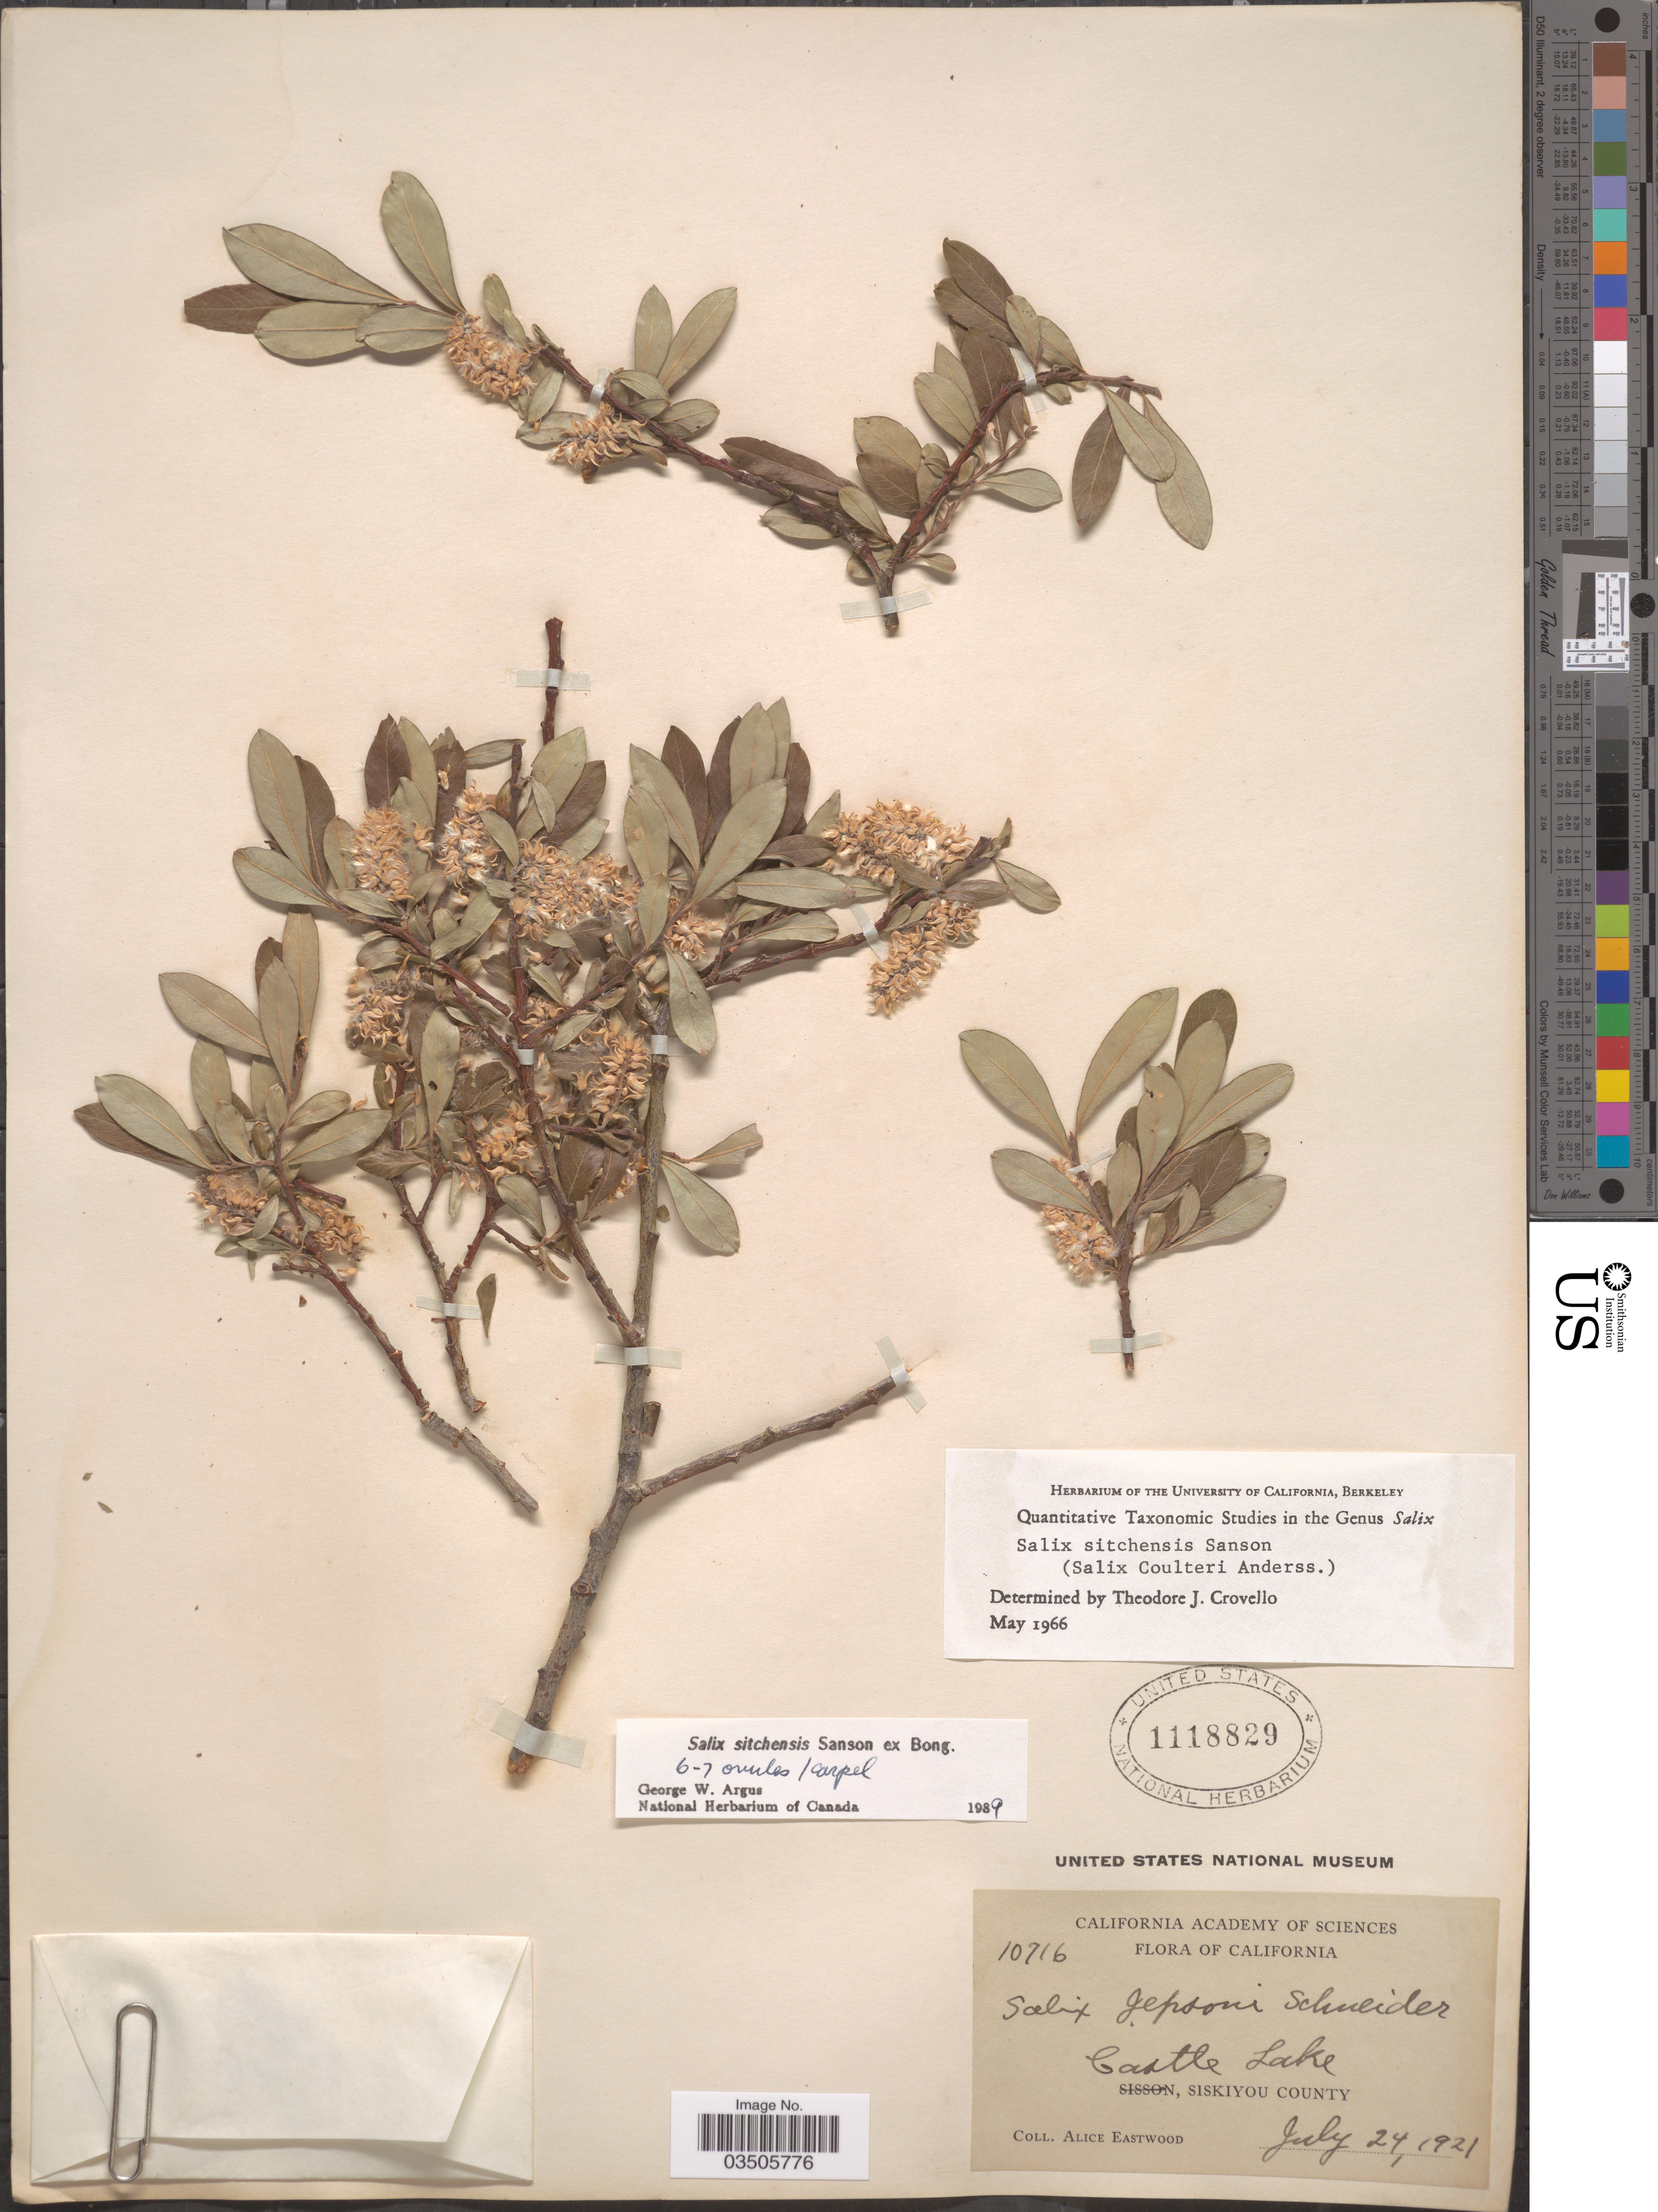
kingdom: Plantae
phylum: Tracheophyta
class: Magnoliopsida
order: Malpighiales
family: Salicaceae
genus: Salix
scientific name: Salix sitchensis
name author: Sanson ex Bong.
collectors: A. Eastwood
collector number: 10716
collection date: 1921-07-24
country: United States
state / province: California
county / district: Siskiyou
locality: Castle Lake. Siskiyou County.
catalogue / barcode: US 1118829